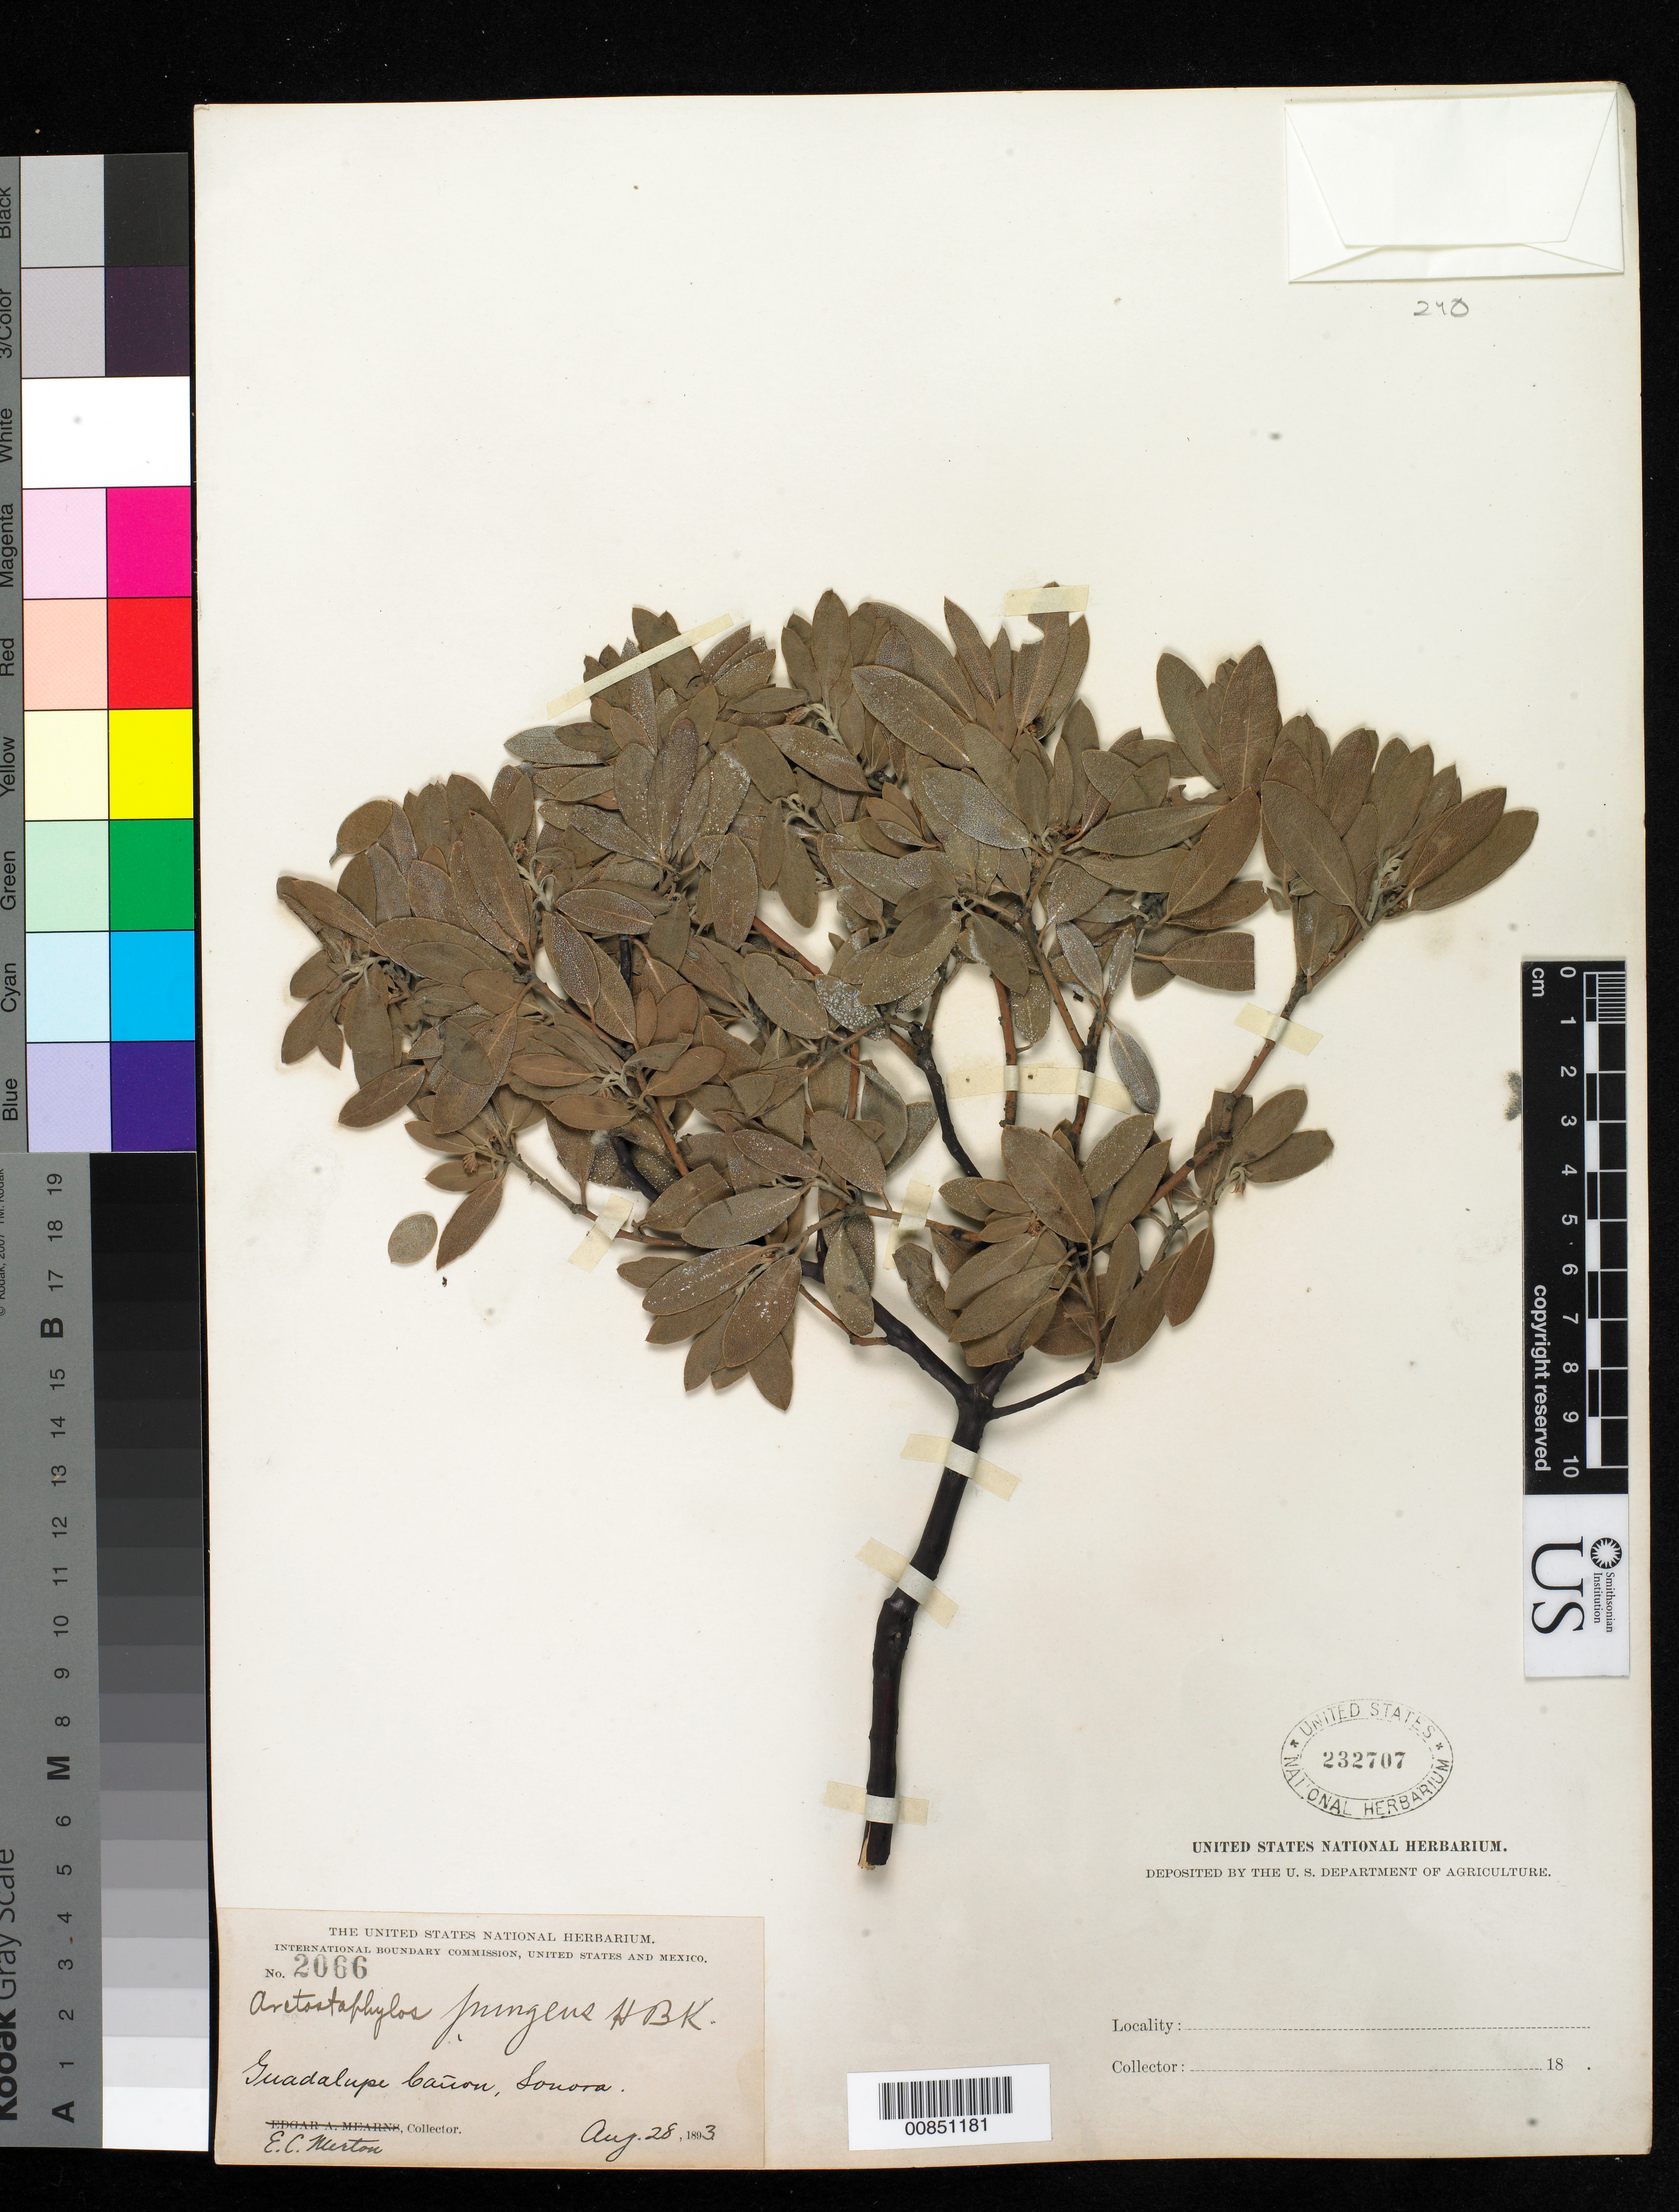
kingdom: Plantae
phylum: Tracheophyta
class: Magnoliopsida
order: Ericales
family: Ericaceae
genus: Arctostaphylos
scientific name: Arctostaphylos pungens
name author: Kunth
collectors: E. Merton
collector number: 2066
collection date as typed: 28 Aug 1893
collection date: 1893-08-28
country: Mexico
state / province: Sonora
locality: Guadalupe Cañon, Sonora.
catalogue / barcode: US 232707